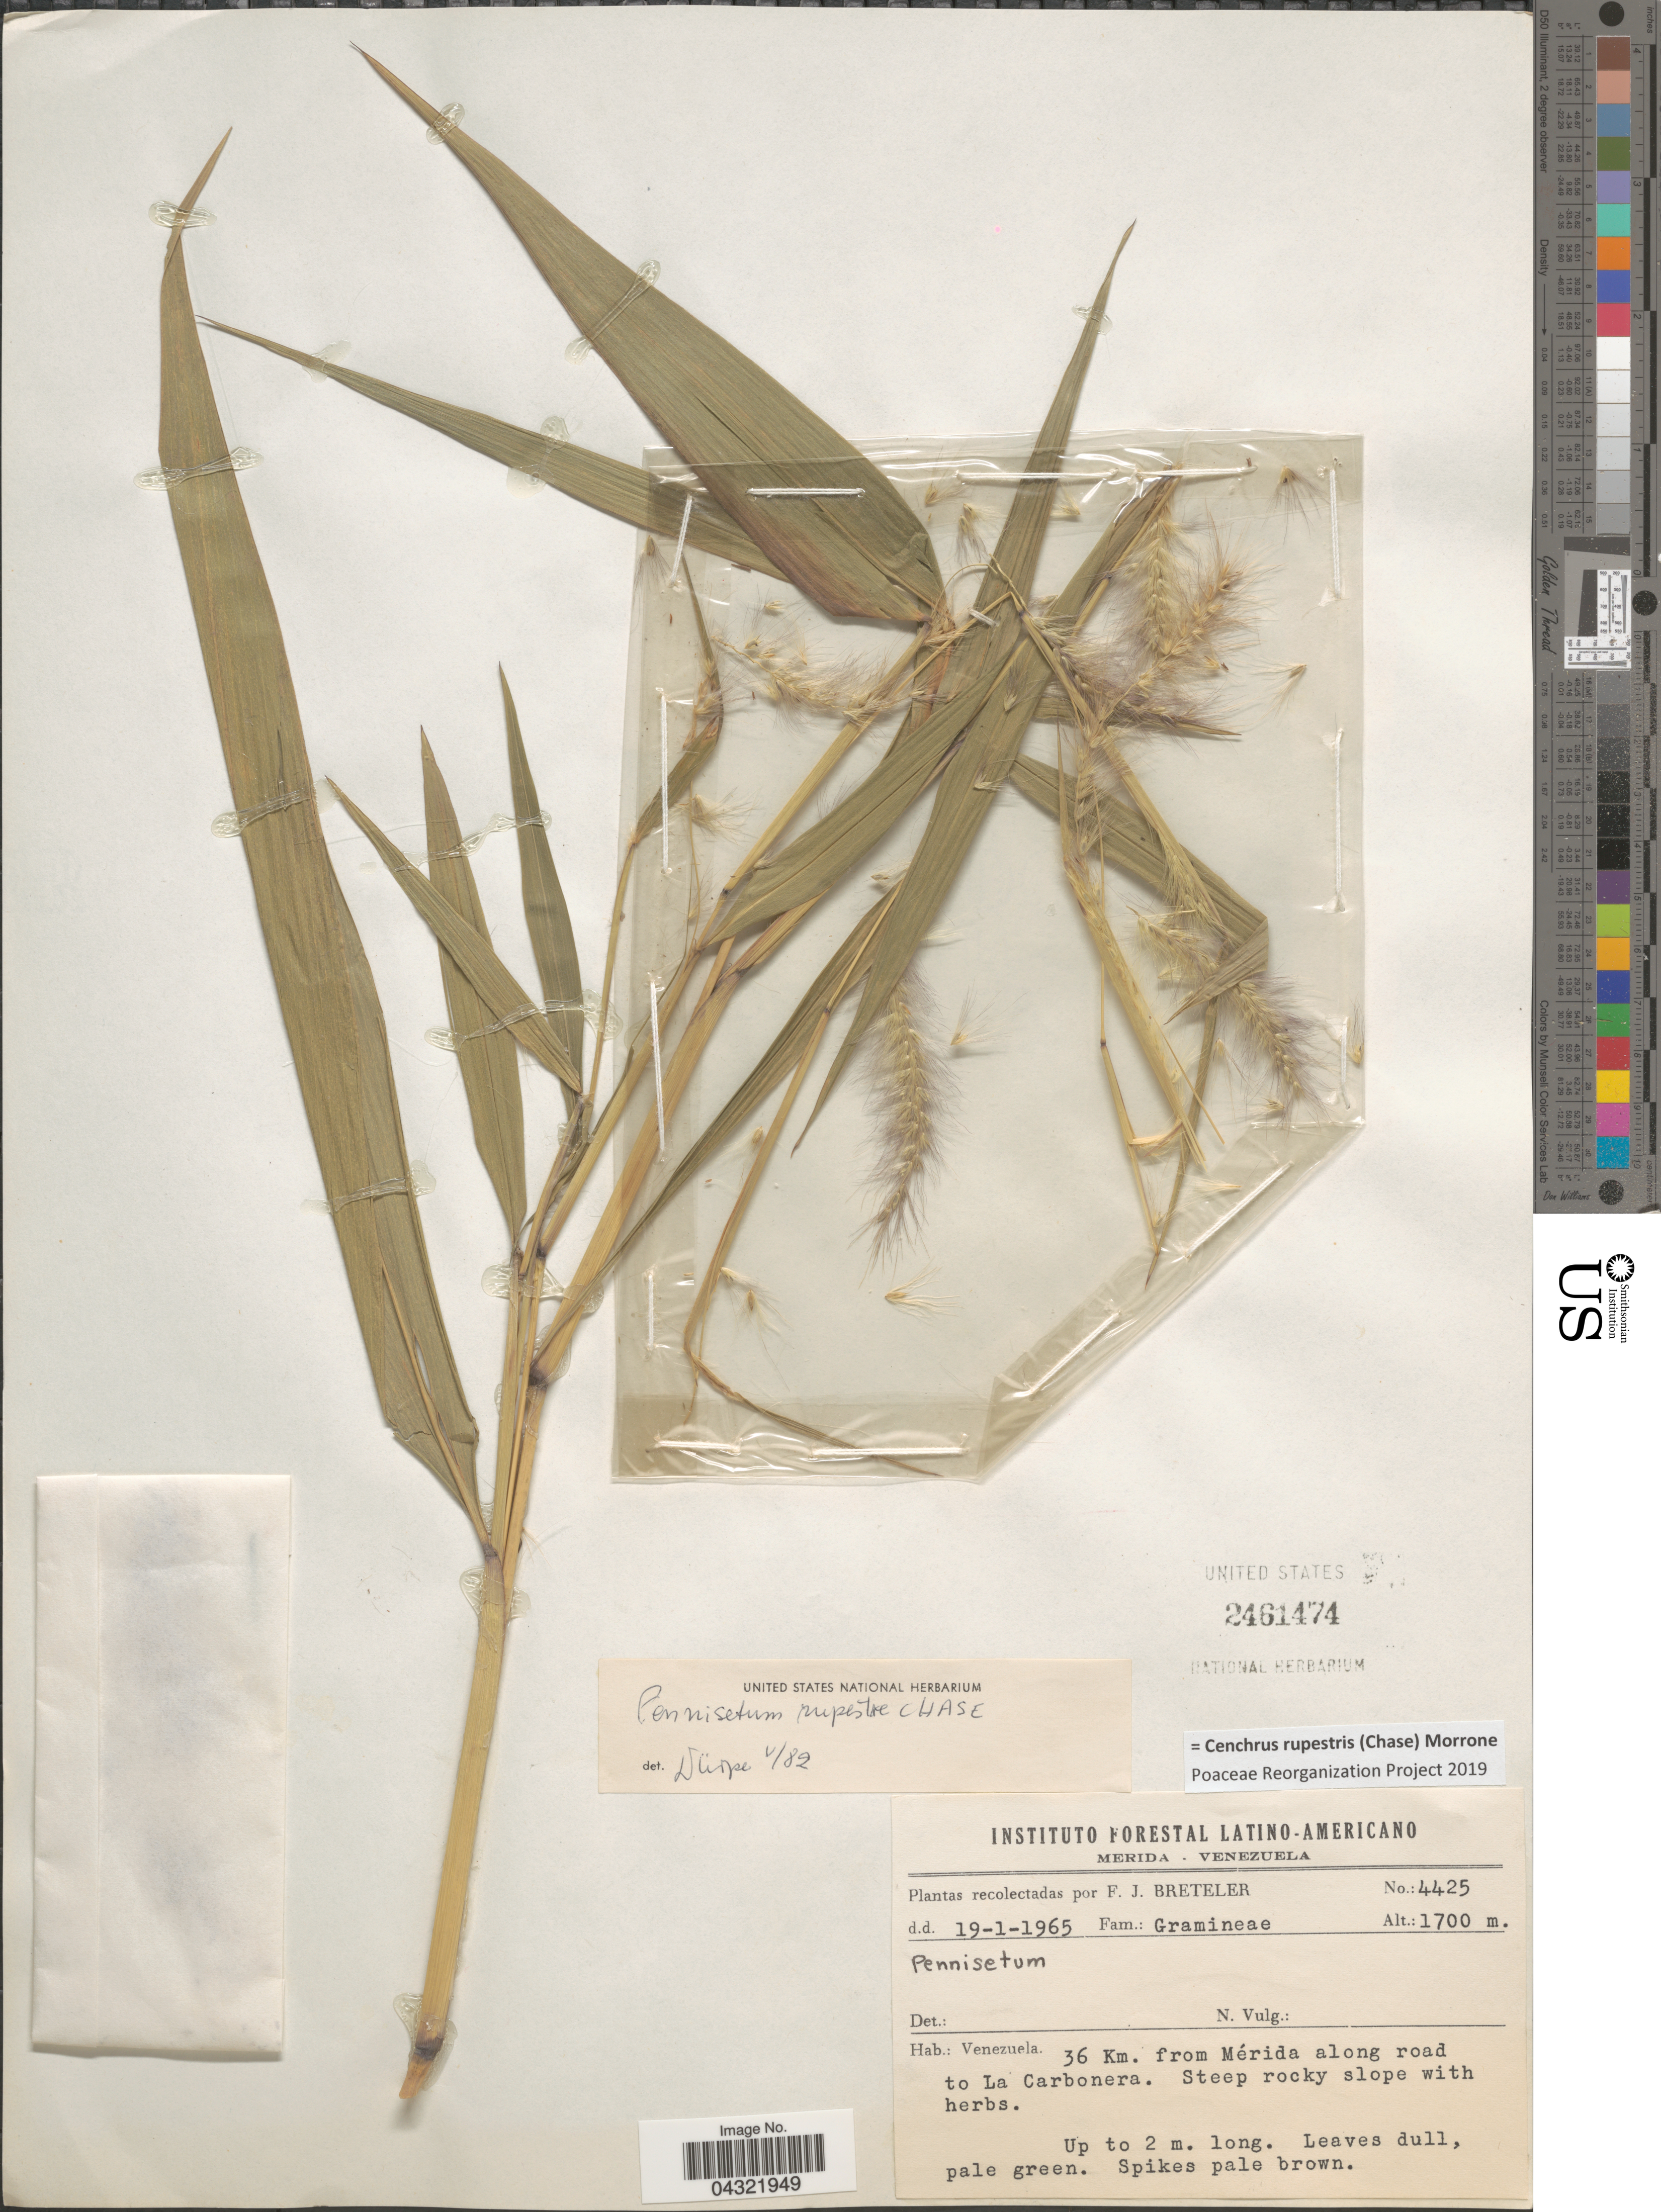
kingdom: Plantae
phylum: Tracheophyta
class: Liliopsida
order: Poales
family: Poaceae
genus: Cenchrus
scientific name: Cenchrus rupestris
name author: (Chase) Morrone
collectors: F. J. Breteler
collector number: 4425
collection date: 1965-01-19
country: Venezuela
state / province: Merida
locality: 36 Km. from Mérida along road to La Carbonera.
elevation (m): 1700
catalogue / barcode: US 2461474